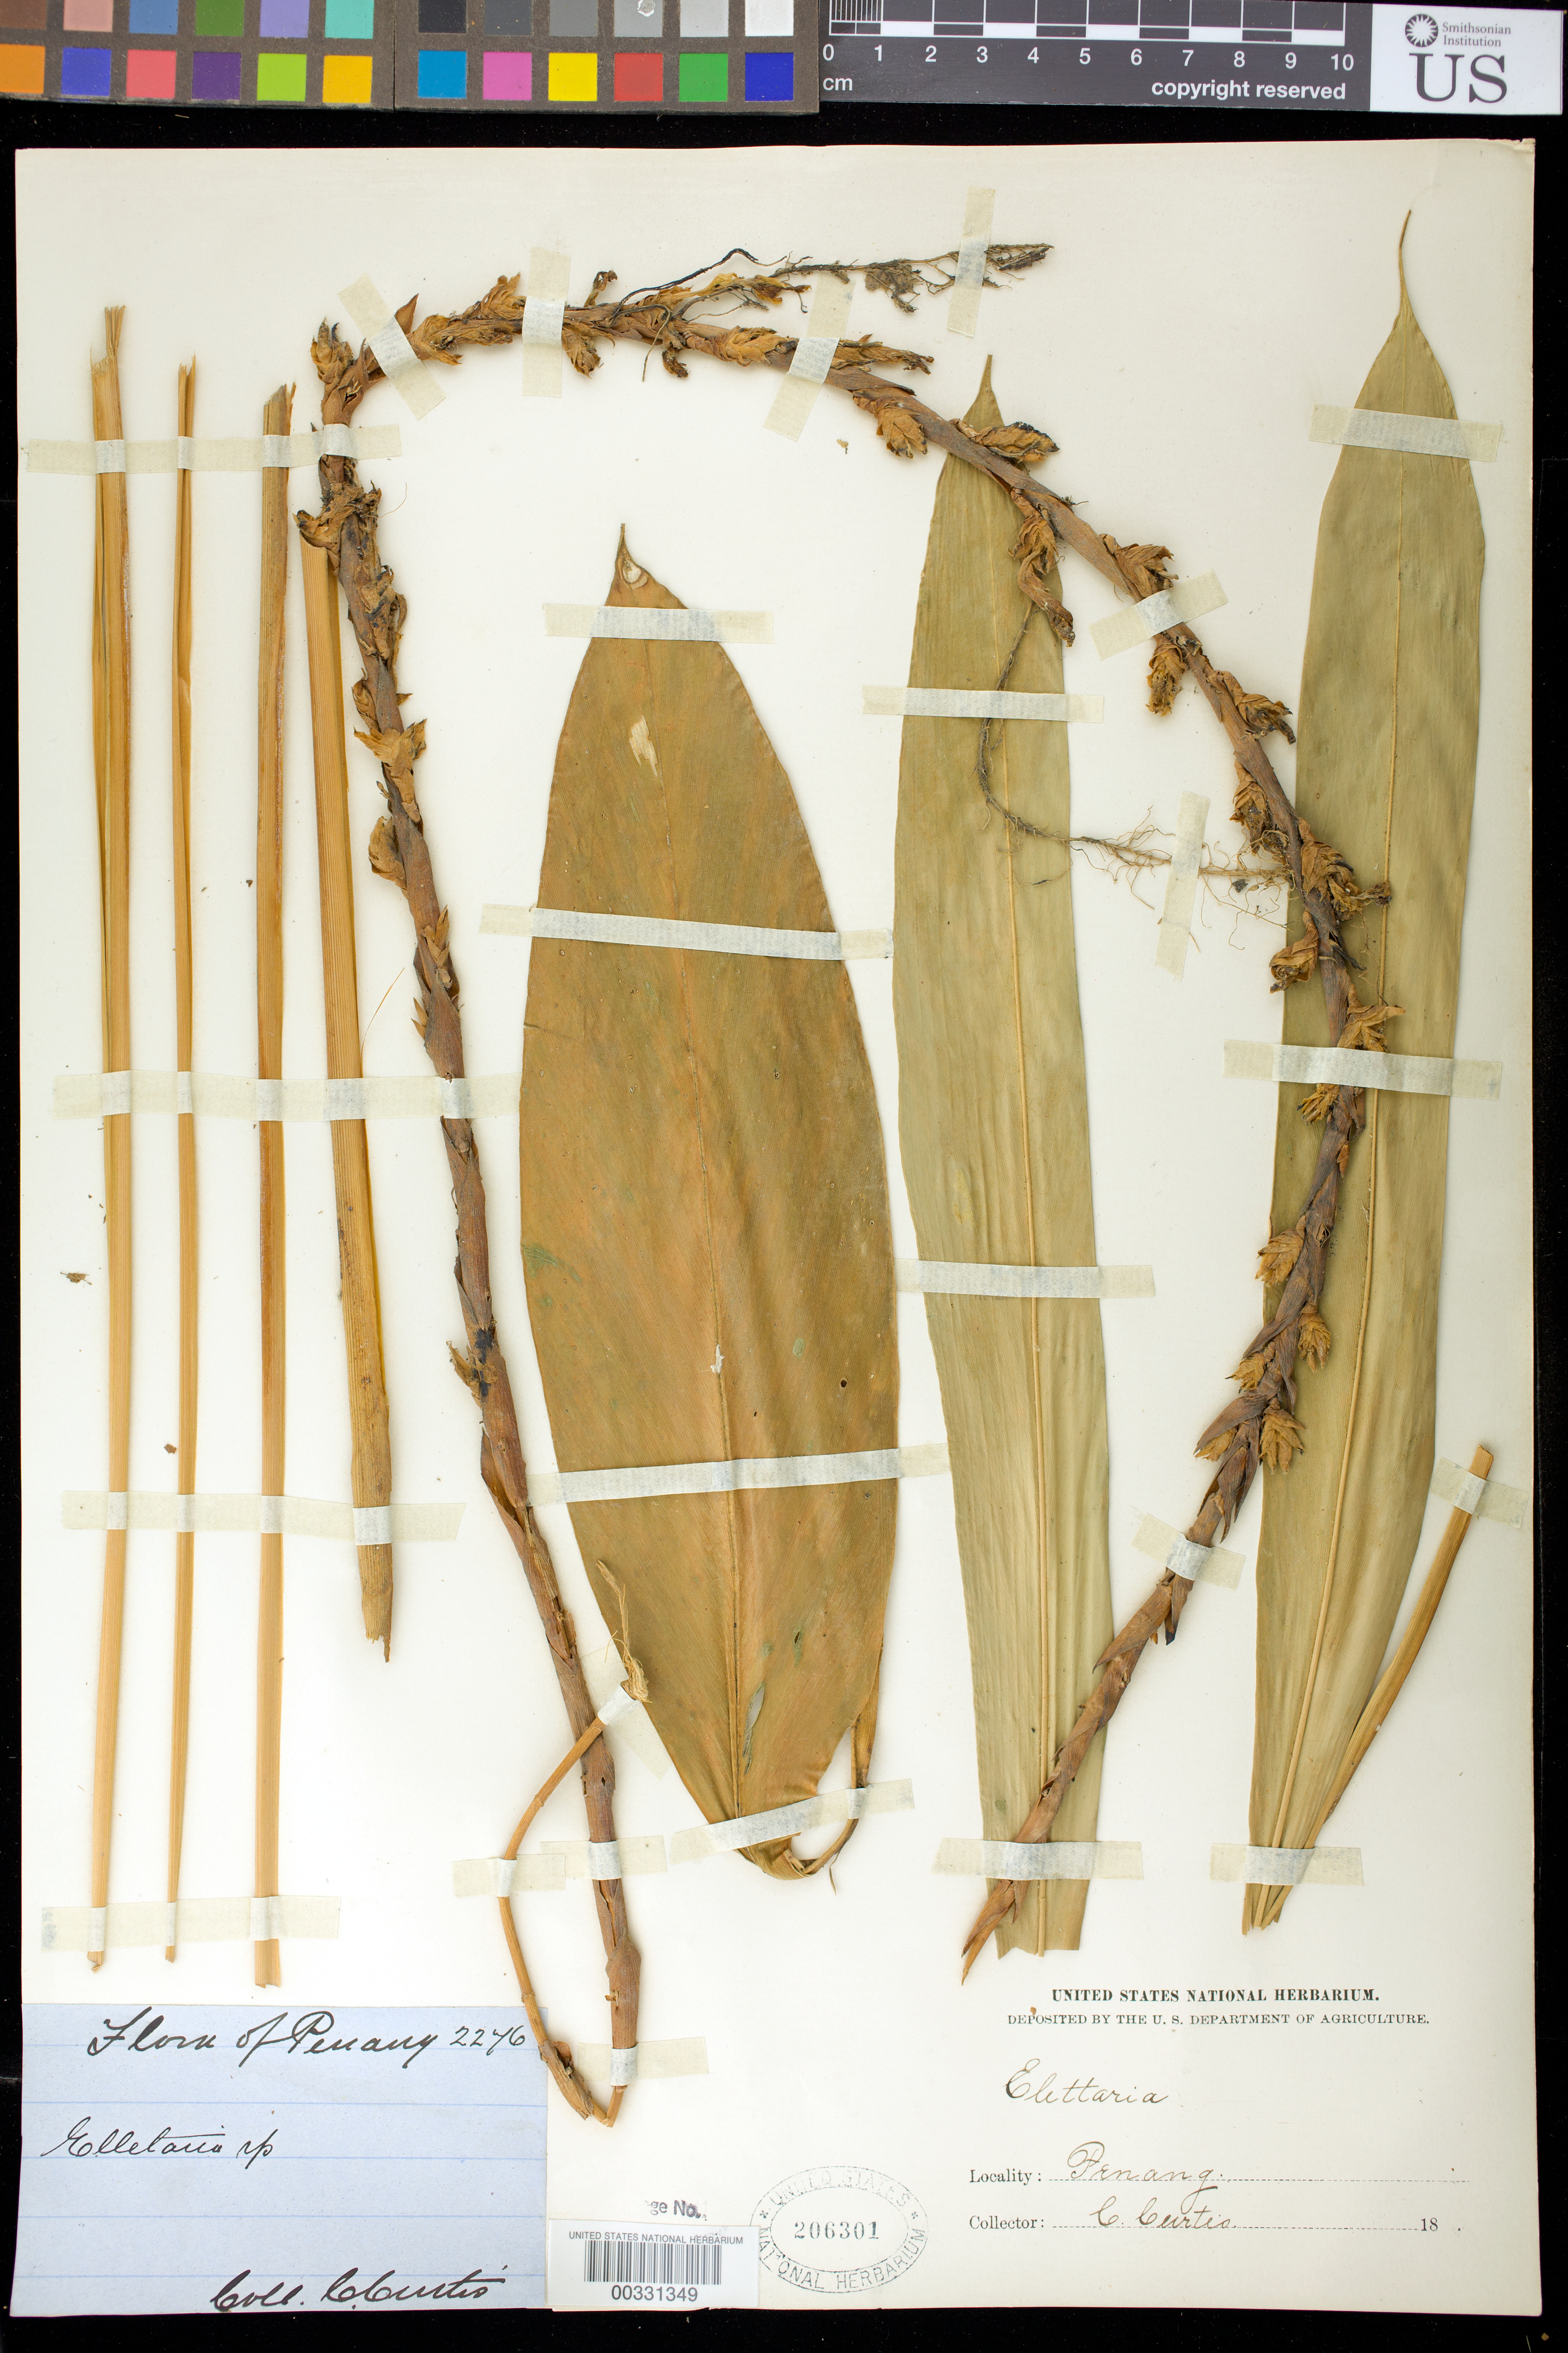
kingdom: Plantae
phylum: Tracheophyta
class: Liliopsida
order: Zingiberales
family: Zingiberaceae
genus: Elettaria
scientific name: Elettaria cardamomum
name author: (L.) Maton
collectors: C. Curtis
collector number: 2246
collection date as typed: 18--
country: Malaysia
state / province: Pulau Pinang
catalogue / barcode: US 206301